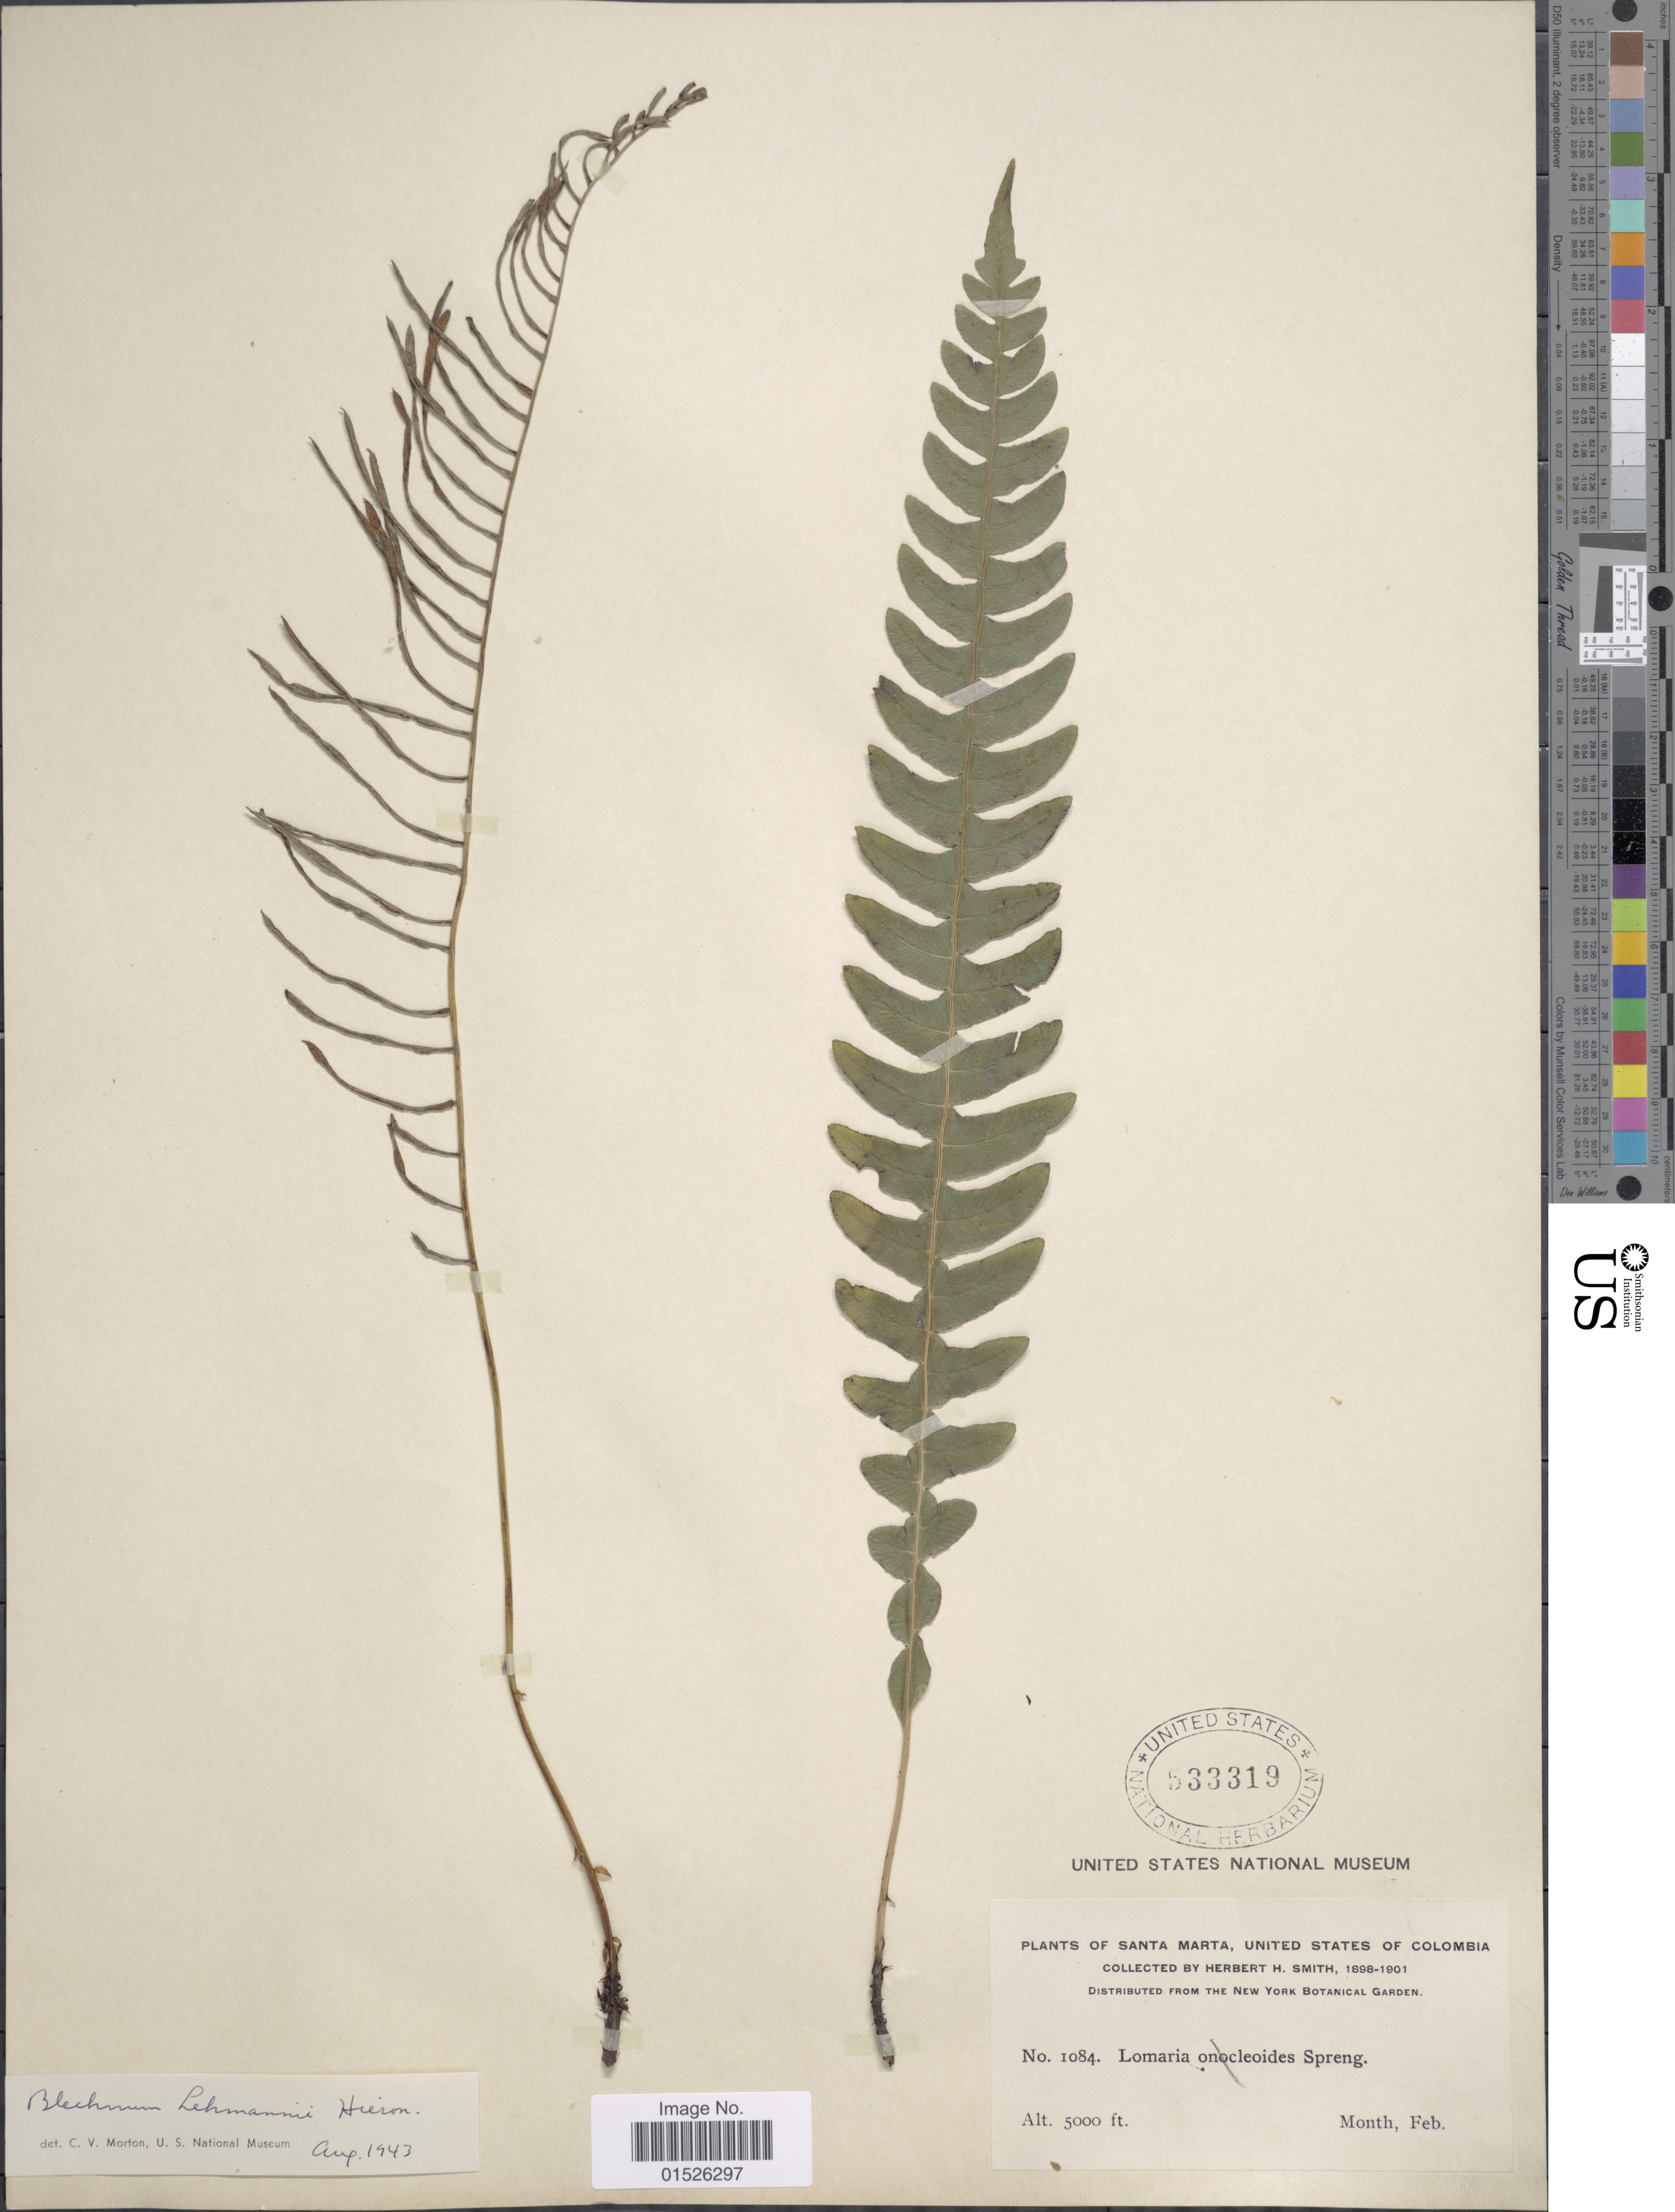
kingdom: Plantae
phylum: Tracheophyta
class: Polypodiopsida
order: Polypodiales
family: Blechnaceae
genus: Blechnum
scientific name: Blechnum lehmannii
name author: Hieron.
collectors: Herbert H. Smith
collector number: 1084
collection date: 1898-02/1901-02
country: Colombia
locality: Santa Marta, Unite States of Colombia.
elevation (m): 1524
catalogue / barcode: US 533319